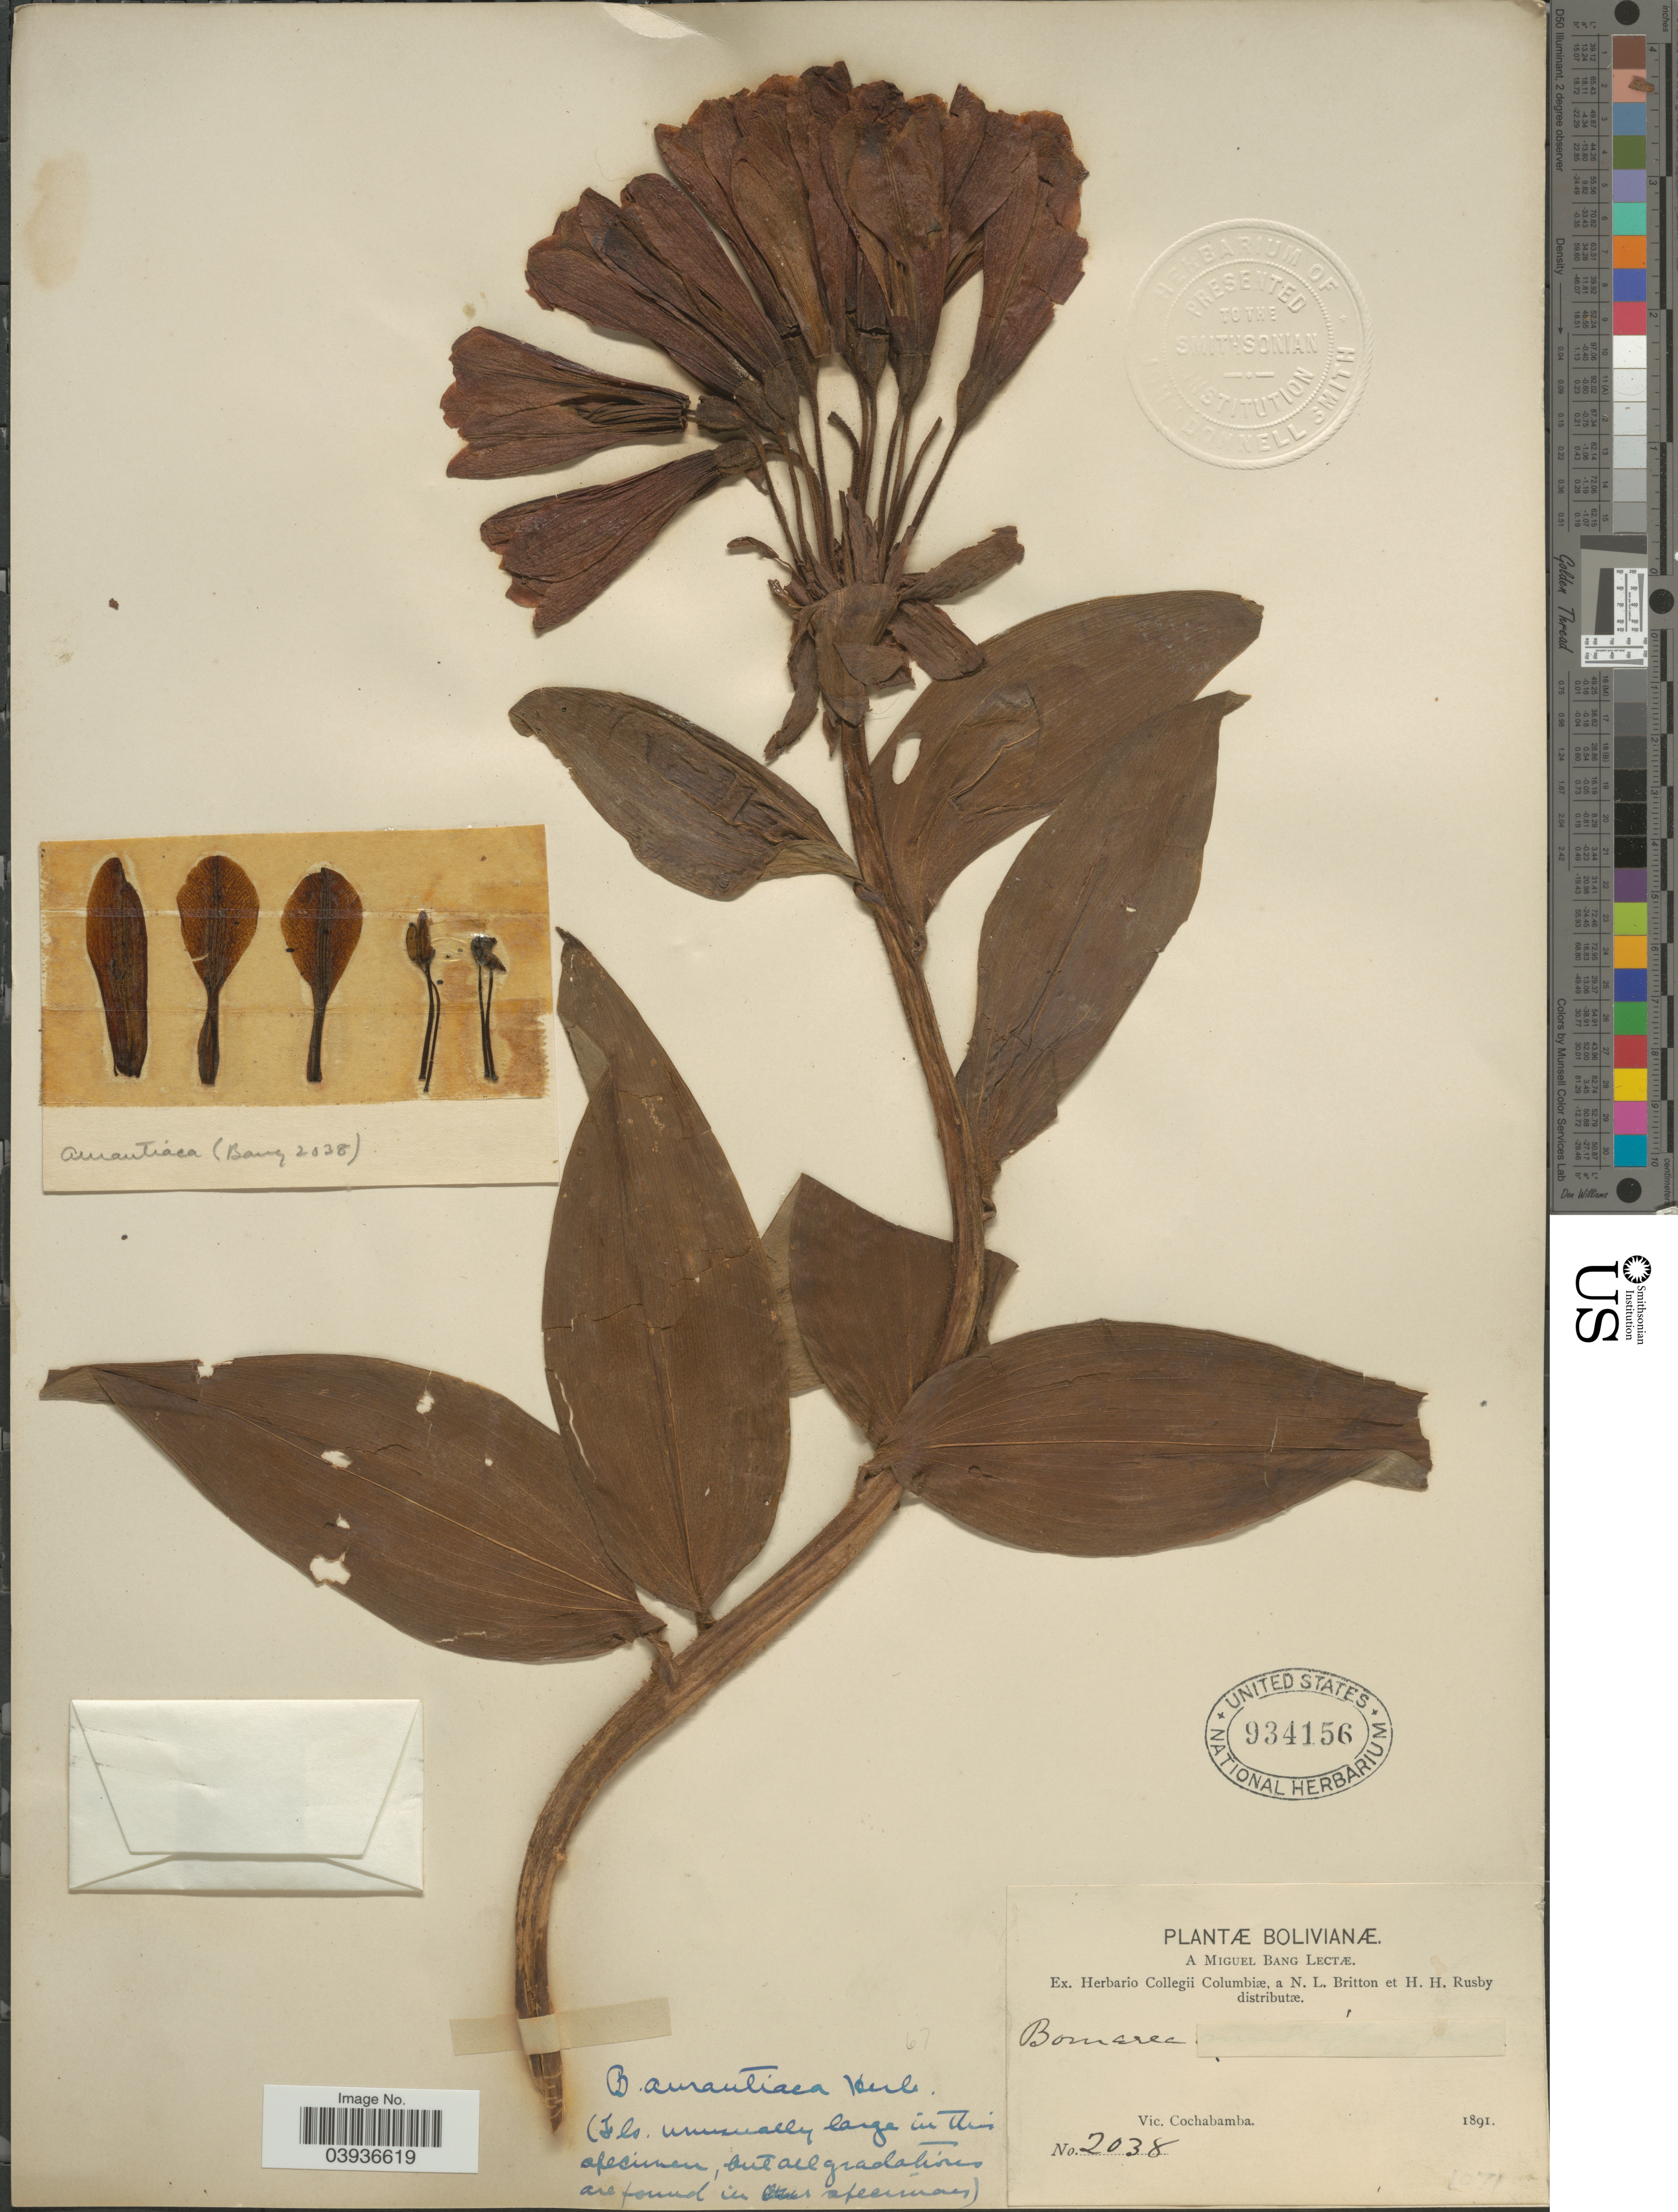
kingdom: Plantae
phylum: Tracheophyta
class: Liliopsida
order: Liliales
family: Alstroemeriaceae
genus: Bomarea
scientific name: Bomarea aurantiaca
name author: Herb.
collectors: M. Bang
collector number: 2038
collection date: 1891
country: Bolivia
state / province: Cochabamba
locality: Vic. Cochabamba.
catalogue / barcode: US 934156